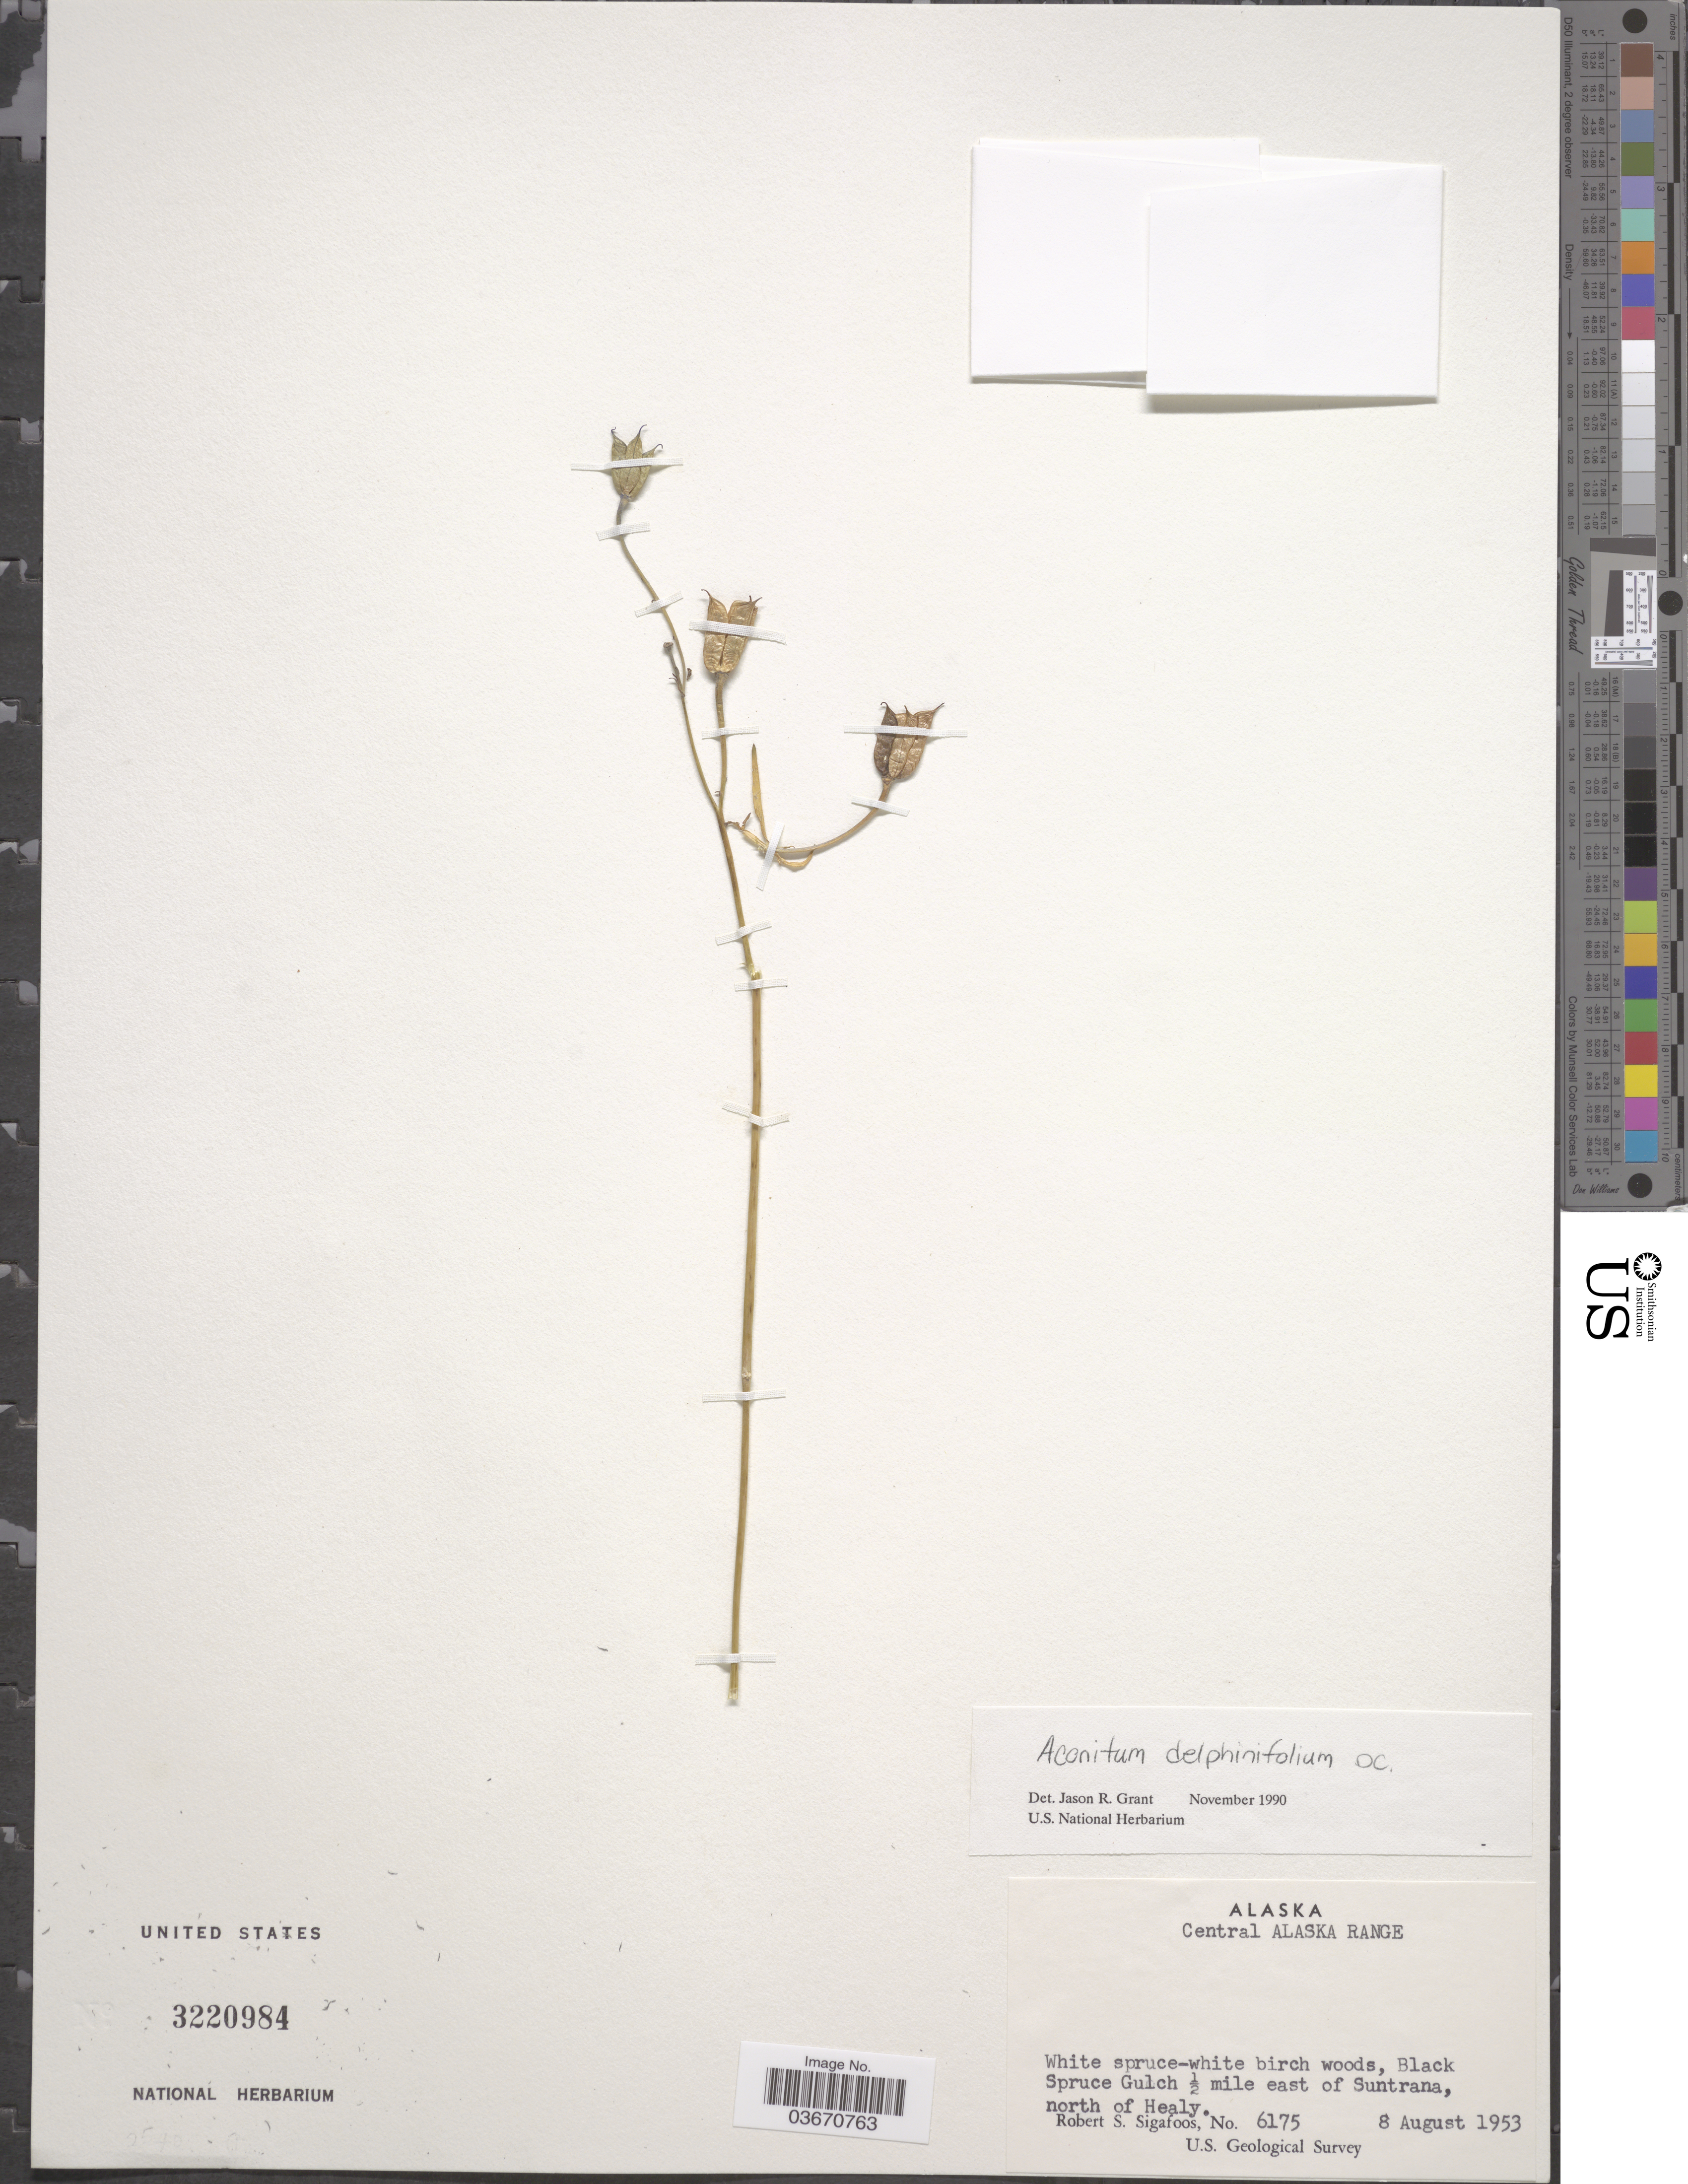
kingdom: Plantae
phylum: Tracheophyta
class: Magnoliopsida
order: Ranunculales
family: Ranunculaceae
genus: Aconitum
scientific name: Aconitum delphinifolium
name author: DC.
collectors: R. Sigafoos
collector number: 6175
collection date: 1953-08-08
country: United States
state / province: Alaska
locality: Central Alaska Range. Black Spruce Gulch ½ mile east of Suntrana, north of Healy.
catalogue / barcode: US 3220984